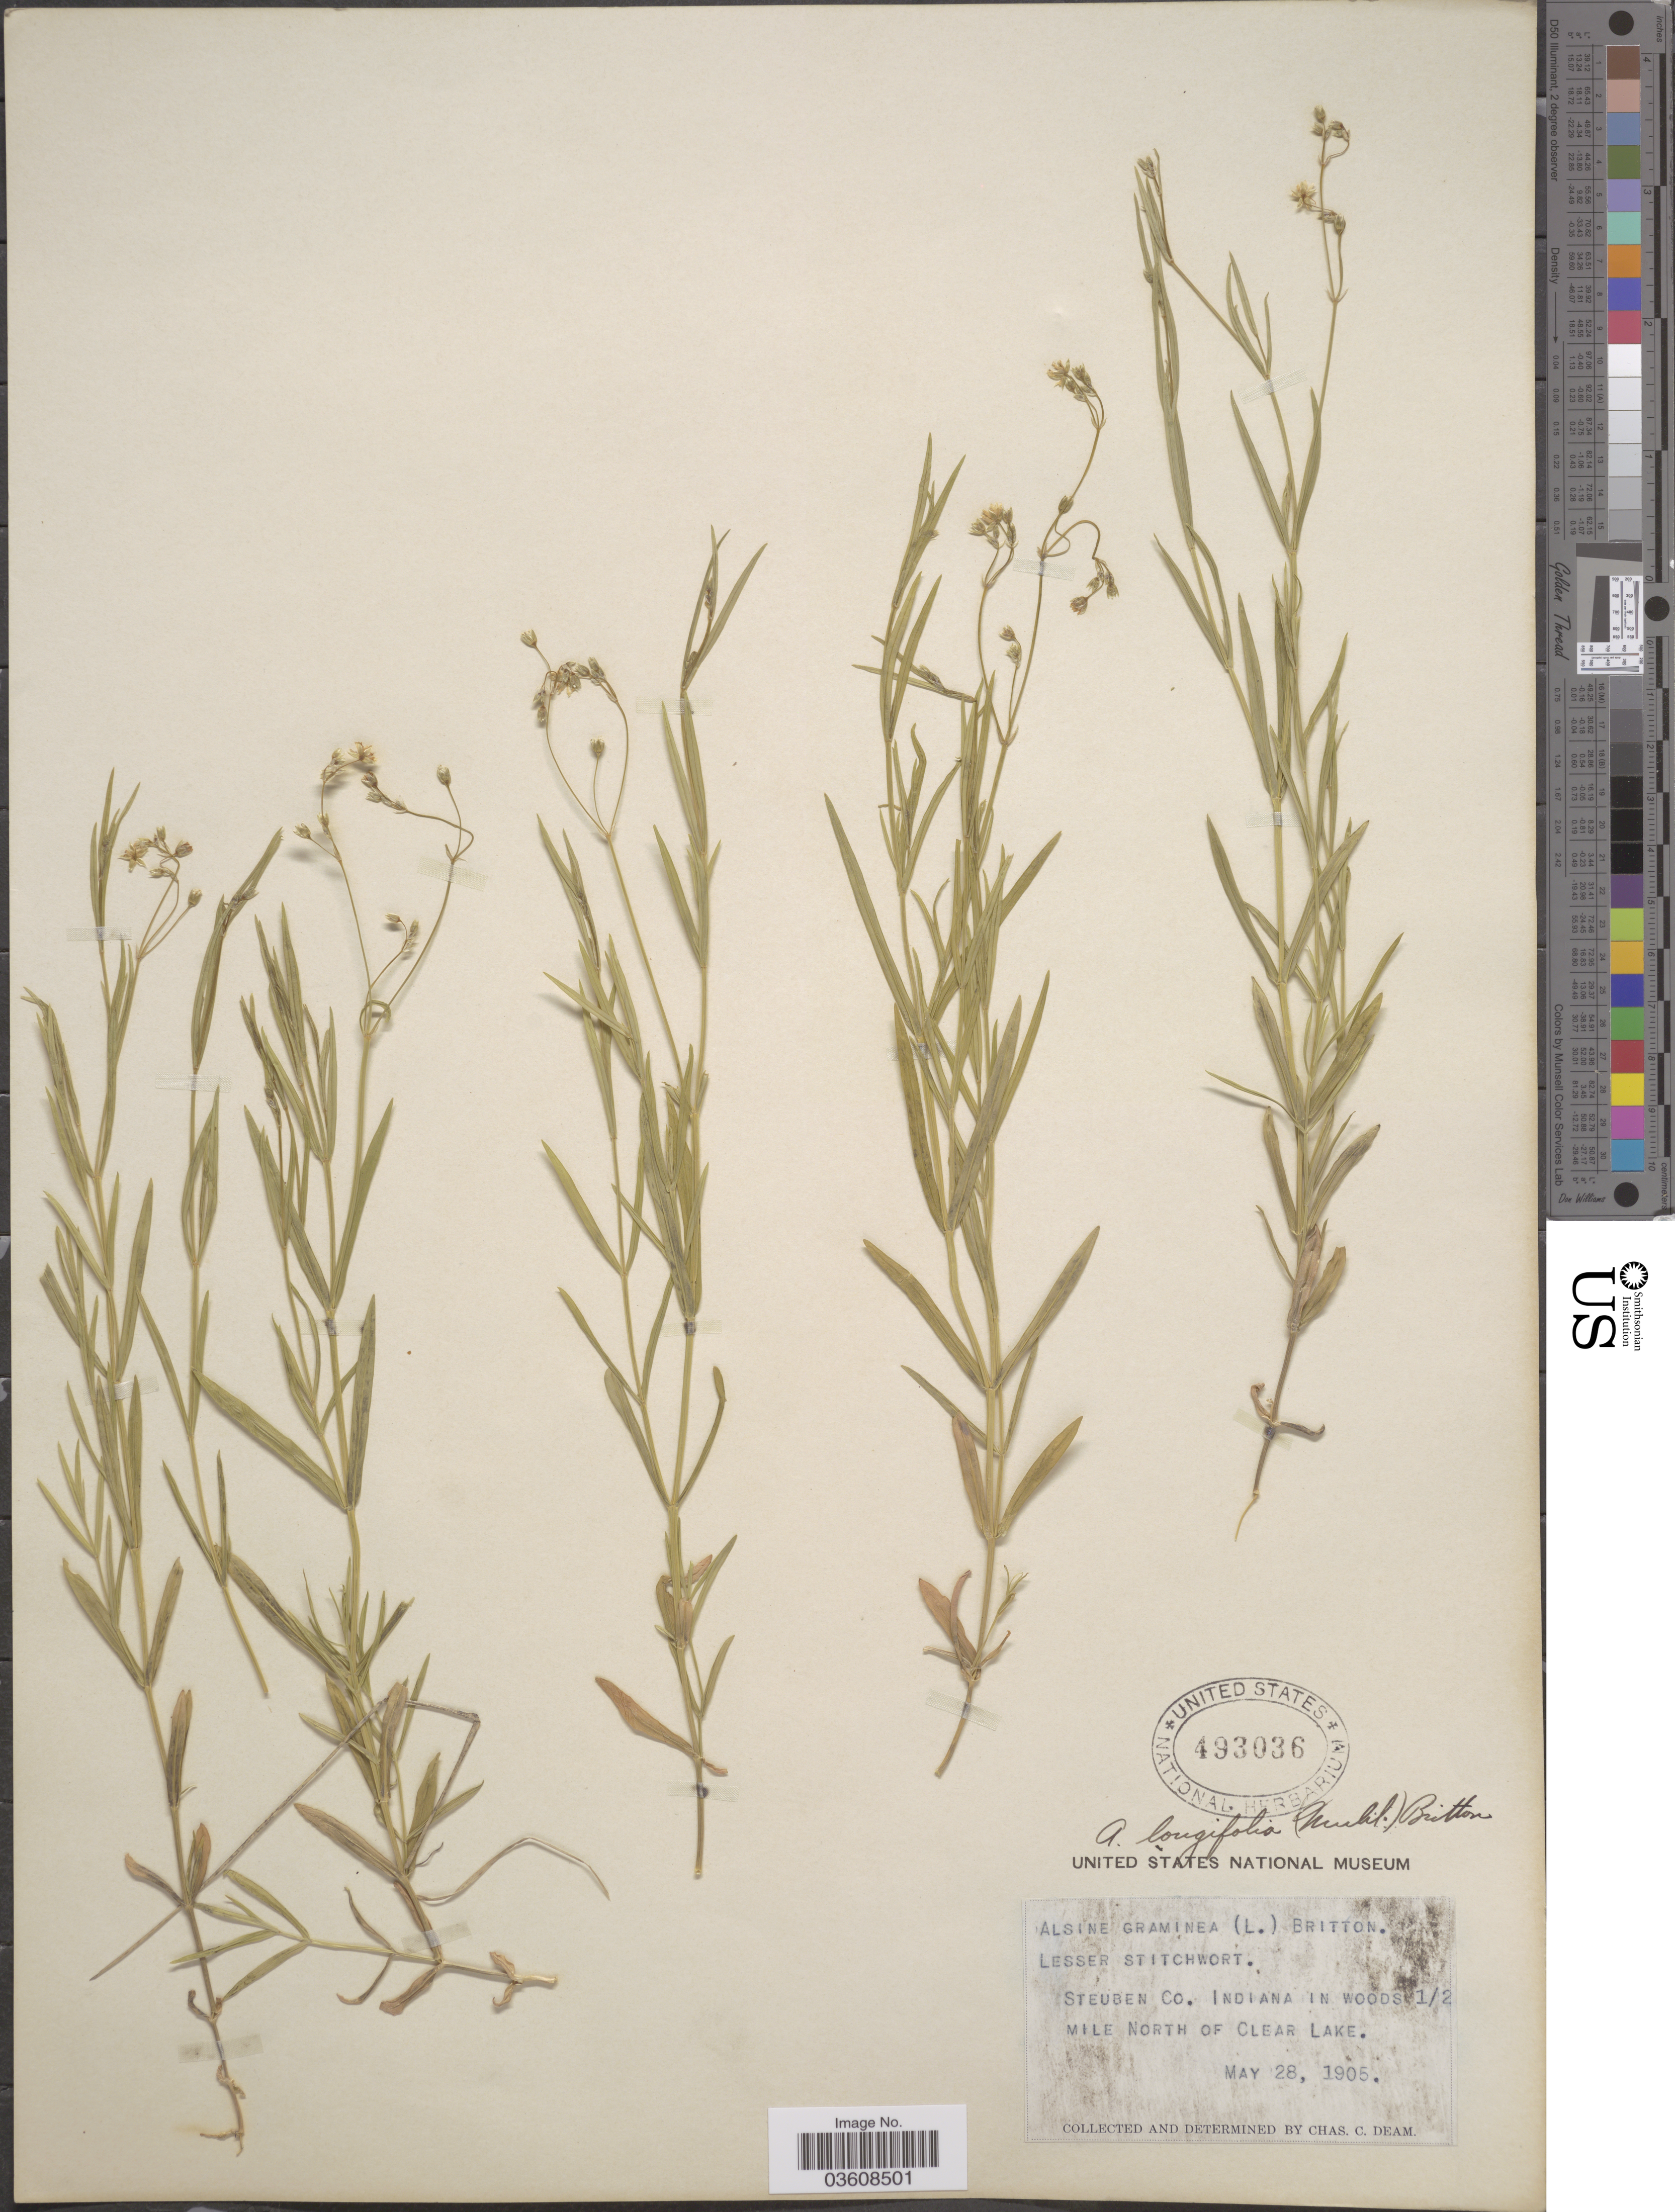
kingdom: Plantae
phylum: Tracheophyta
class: Magnoliopsida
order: Caryophyllales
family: Caryophyllaceae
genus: Stellaria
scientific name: Stellaria longifolia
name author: Muhl. ex Willd.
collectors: C. C. Deam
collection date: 1905-05-28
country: United States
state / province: Indiana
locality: Steuben Co. In woods ½ mile north of Clear Lake.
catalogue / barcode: US 493036